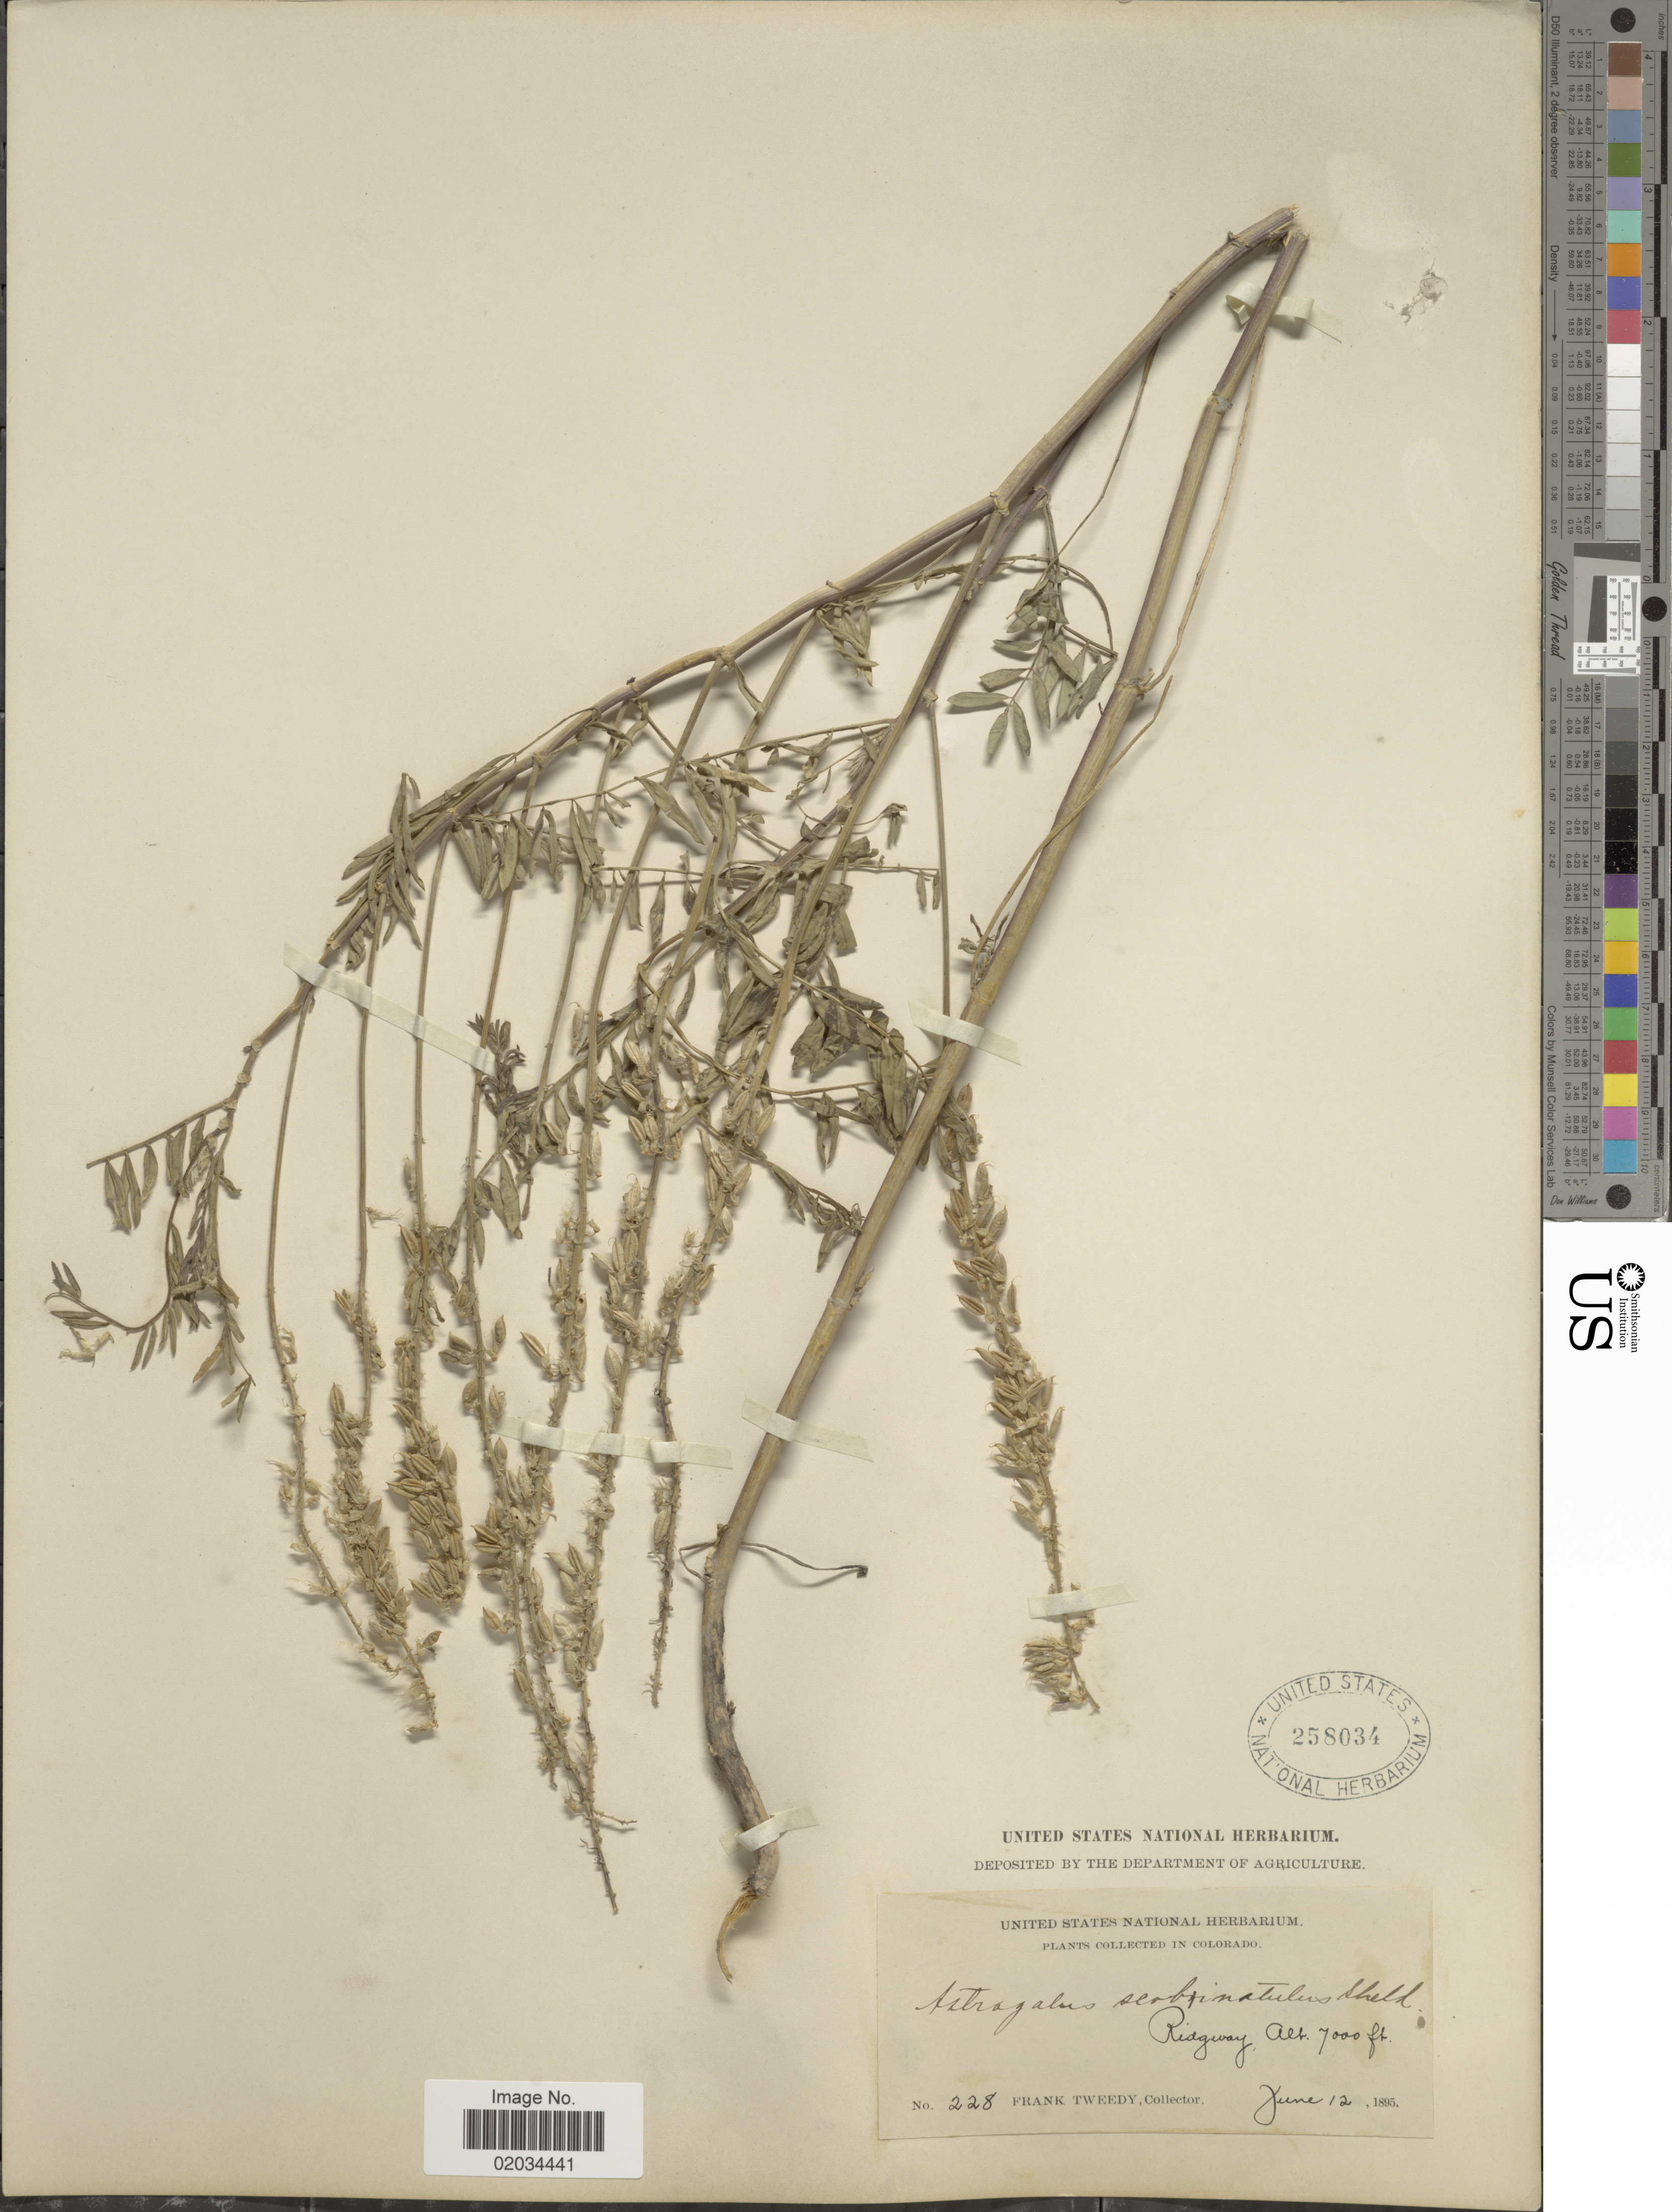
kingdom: Plantae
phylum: Tracheophyta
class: Magnoliopsida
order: Fabales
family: Fabaceae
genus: Astragalus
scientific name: Astragalus scobinatulus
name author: E. Sheld.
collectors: F. Tweedy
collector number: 228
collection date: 1895-06-12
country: United States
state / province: Colorado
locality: Ridgeway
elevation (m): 2134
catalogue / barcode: US 258034